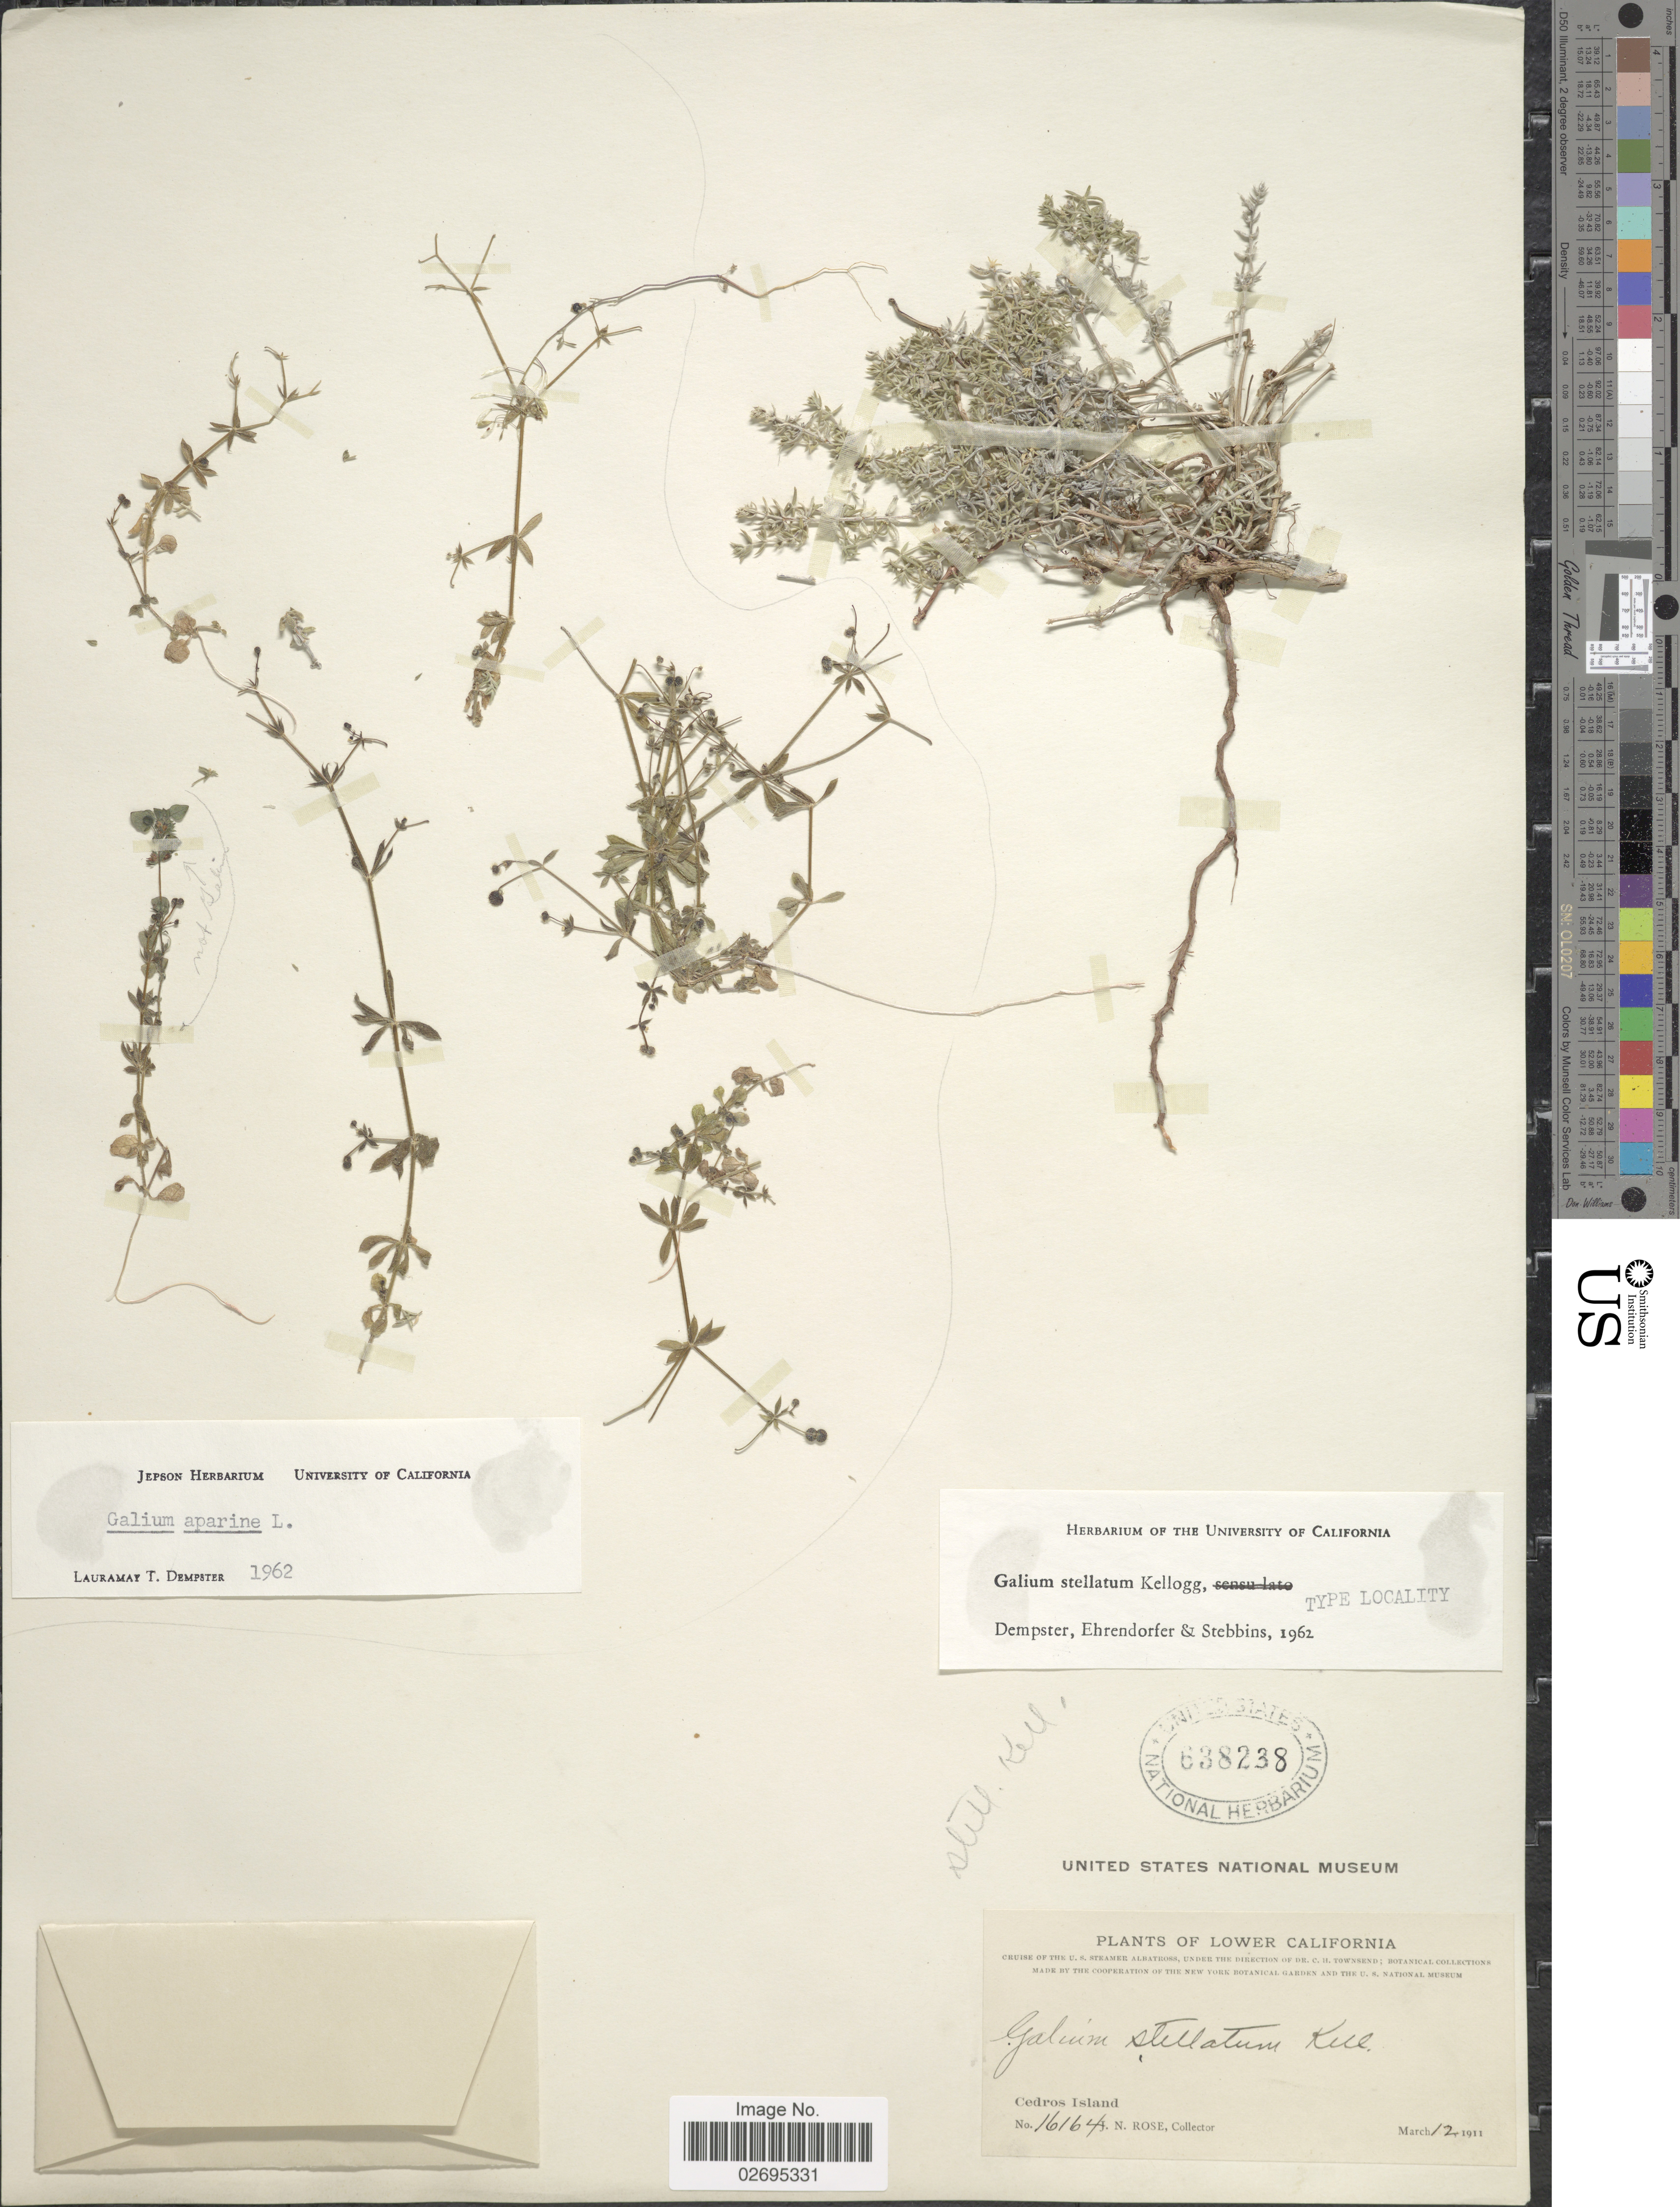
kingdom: Plantae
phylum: Tracheophyta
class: Magnoliopsida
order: Gentianales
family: Rubiaceae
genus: Galium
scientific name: Galium stellatum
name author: Kellogg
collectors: J. N. Rose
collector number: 16164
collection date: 1911-03-12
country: Mexico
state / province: Baja California Norte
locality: Cedros Island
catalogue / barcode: US 638238